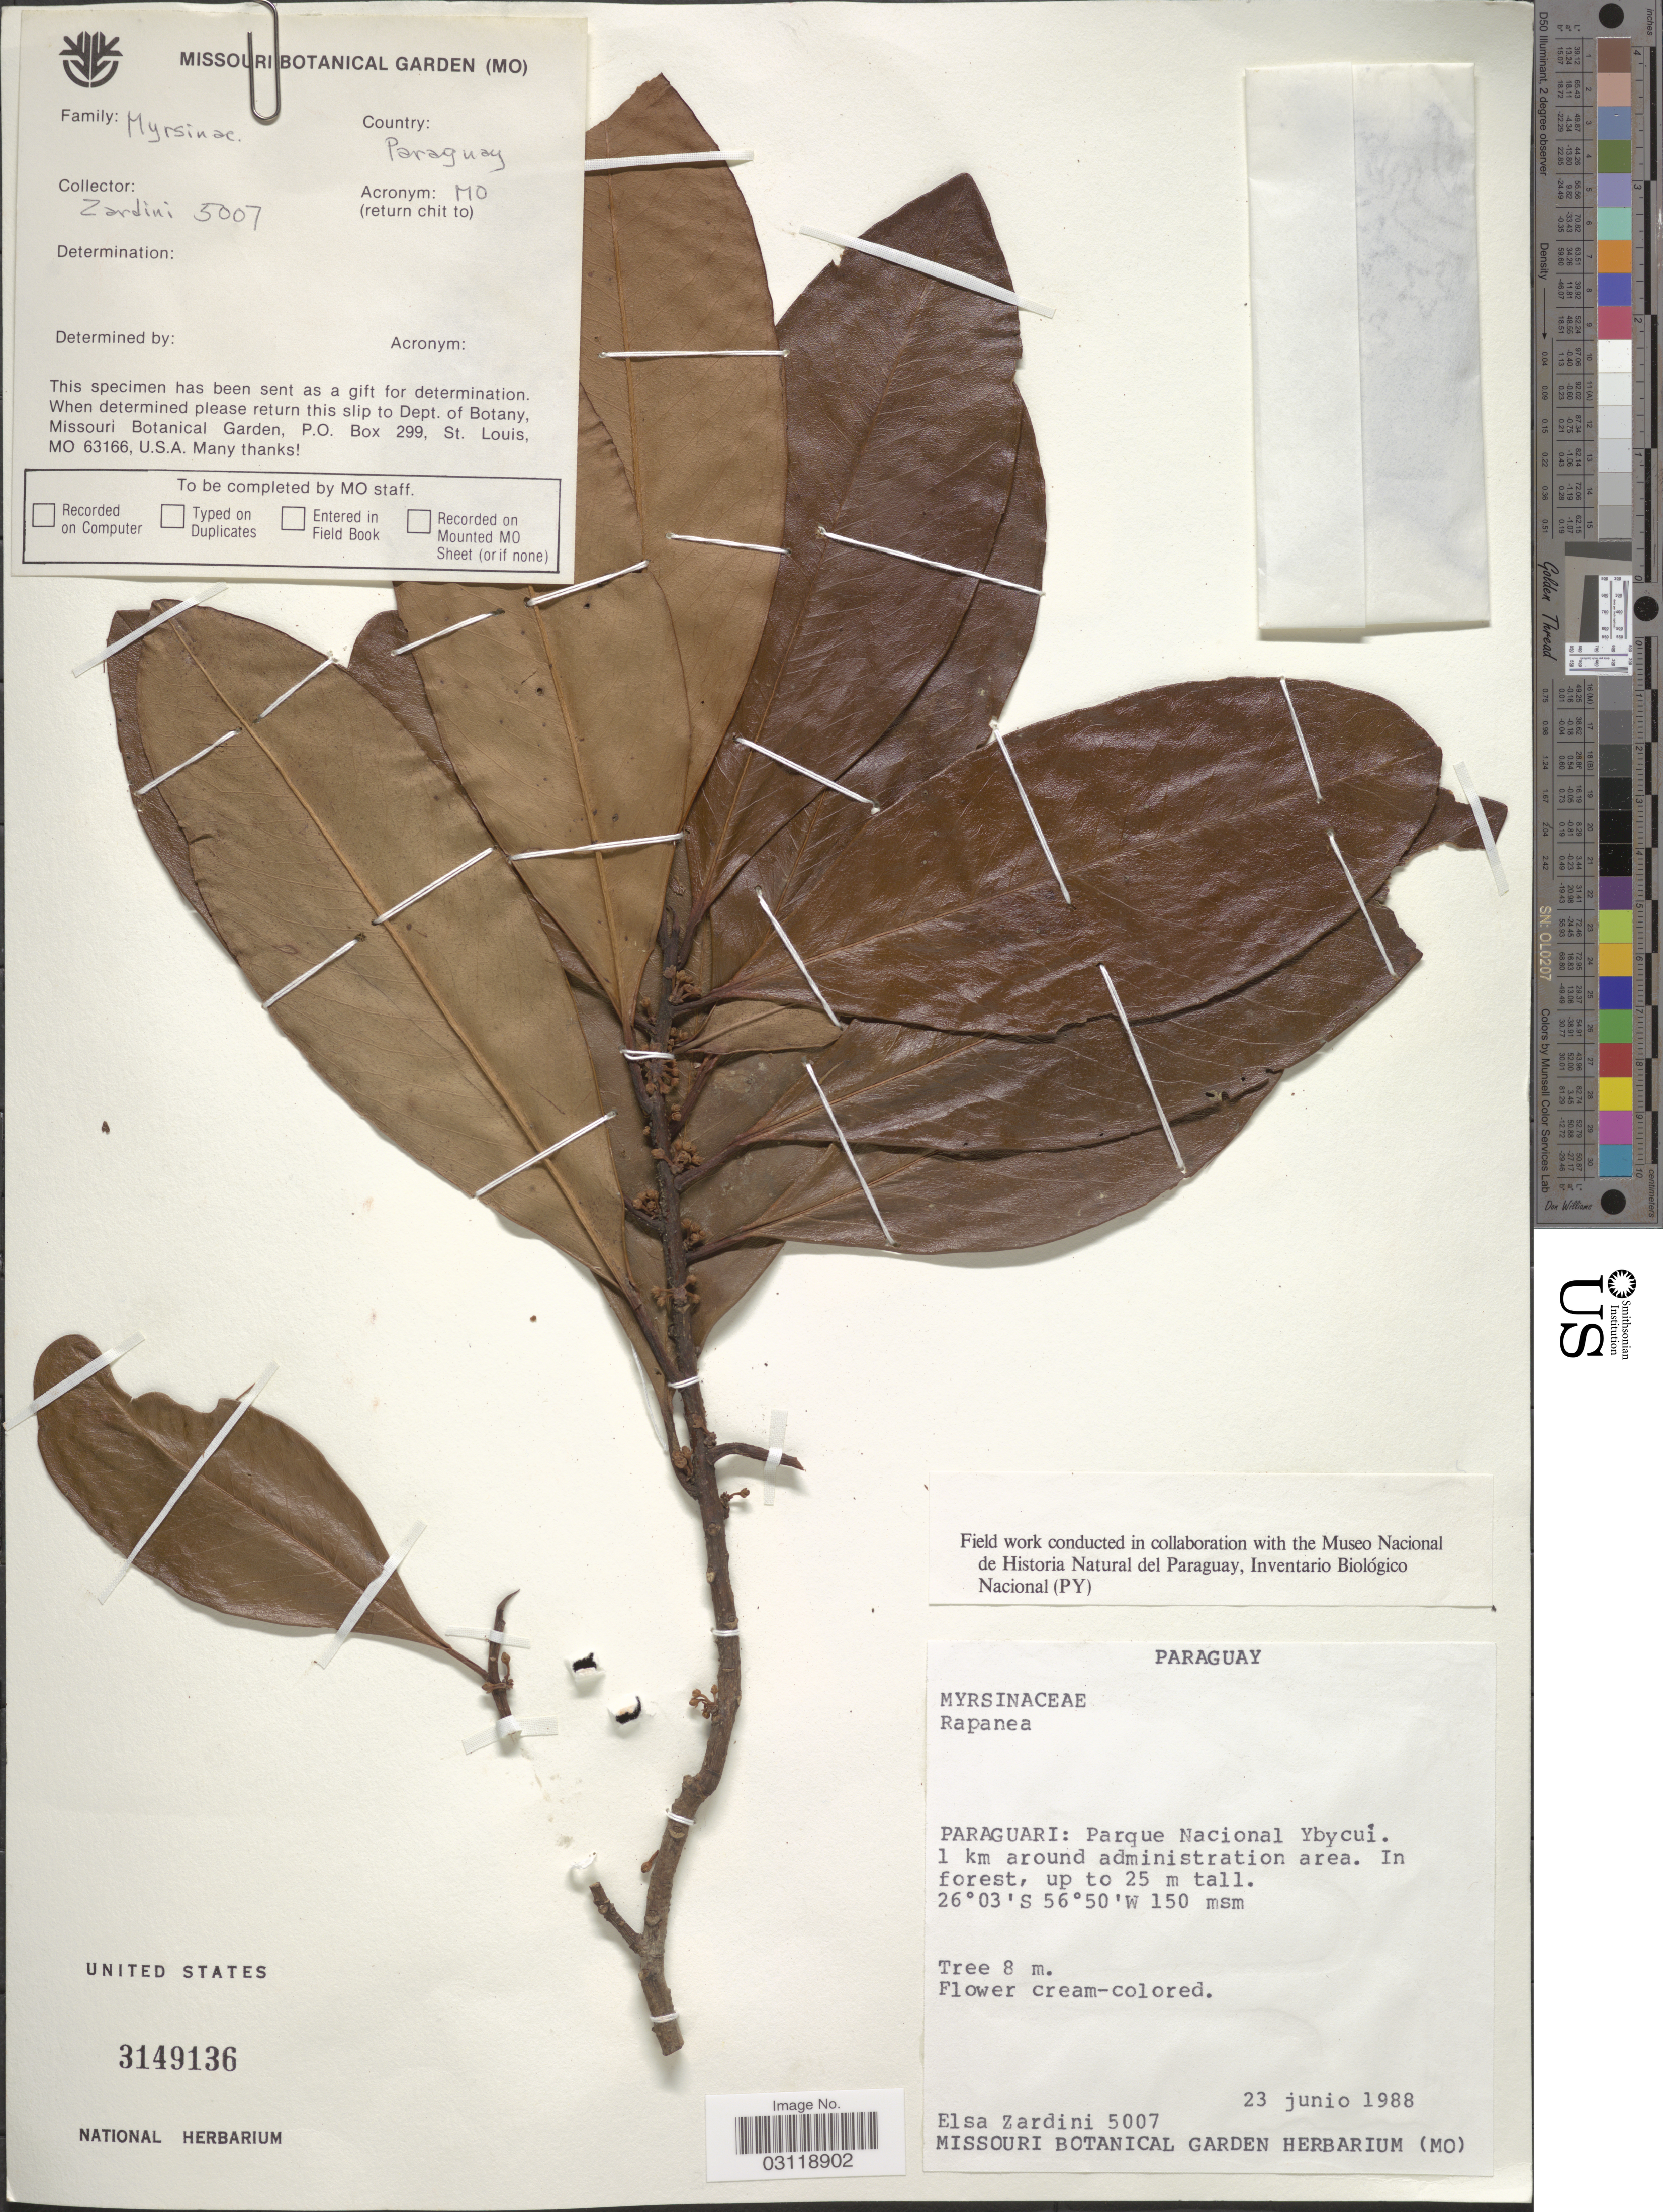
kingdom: Plantae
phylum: Tracheophyta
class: Magnoliopsida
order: Ericales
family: Primulaceae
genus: Rapanea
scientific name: Rapanea sp.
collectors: E. M. Zardini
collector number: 5007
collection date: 1988-06-23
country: Paraguay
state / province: Paraguari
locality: Parque Nacional Ybycuí. 1 km around administration area.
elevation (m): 150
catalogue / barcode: US 3149136